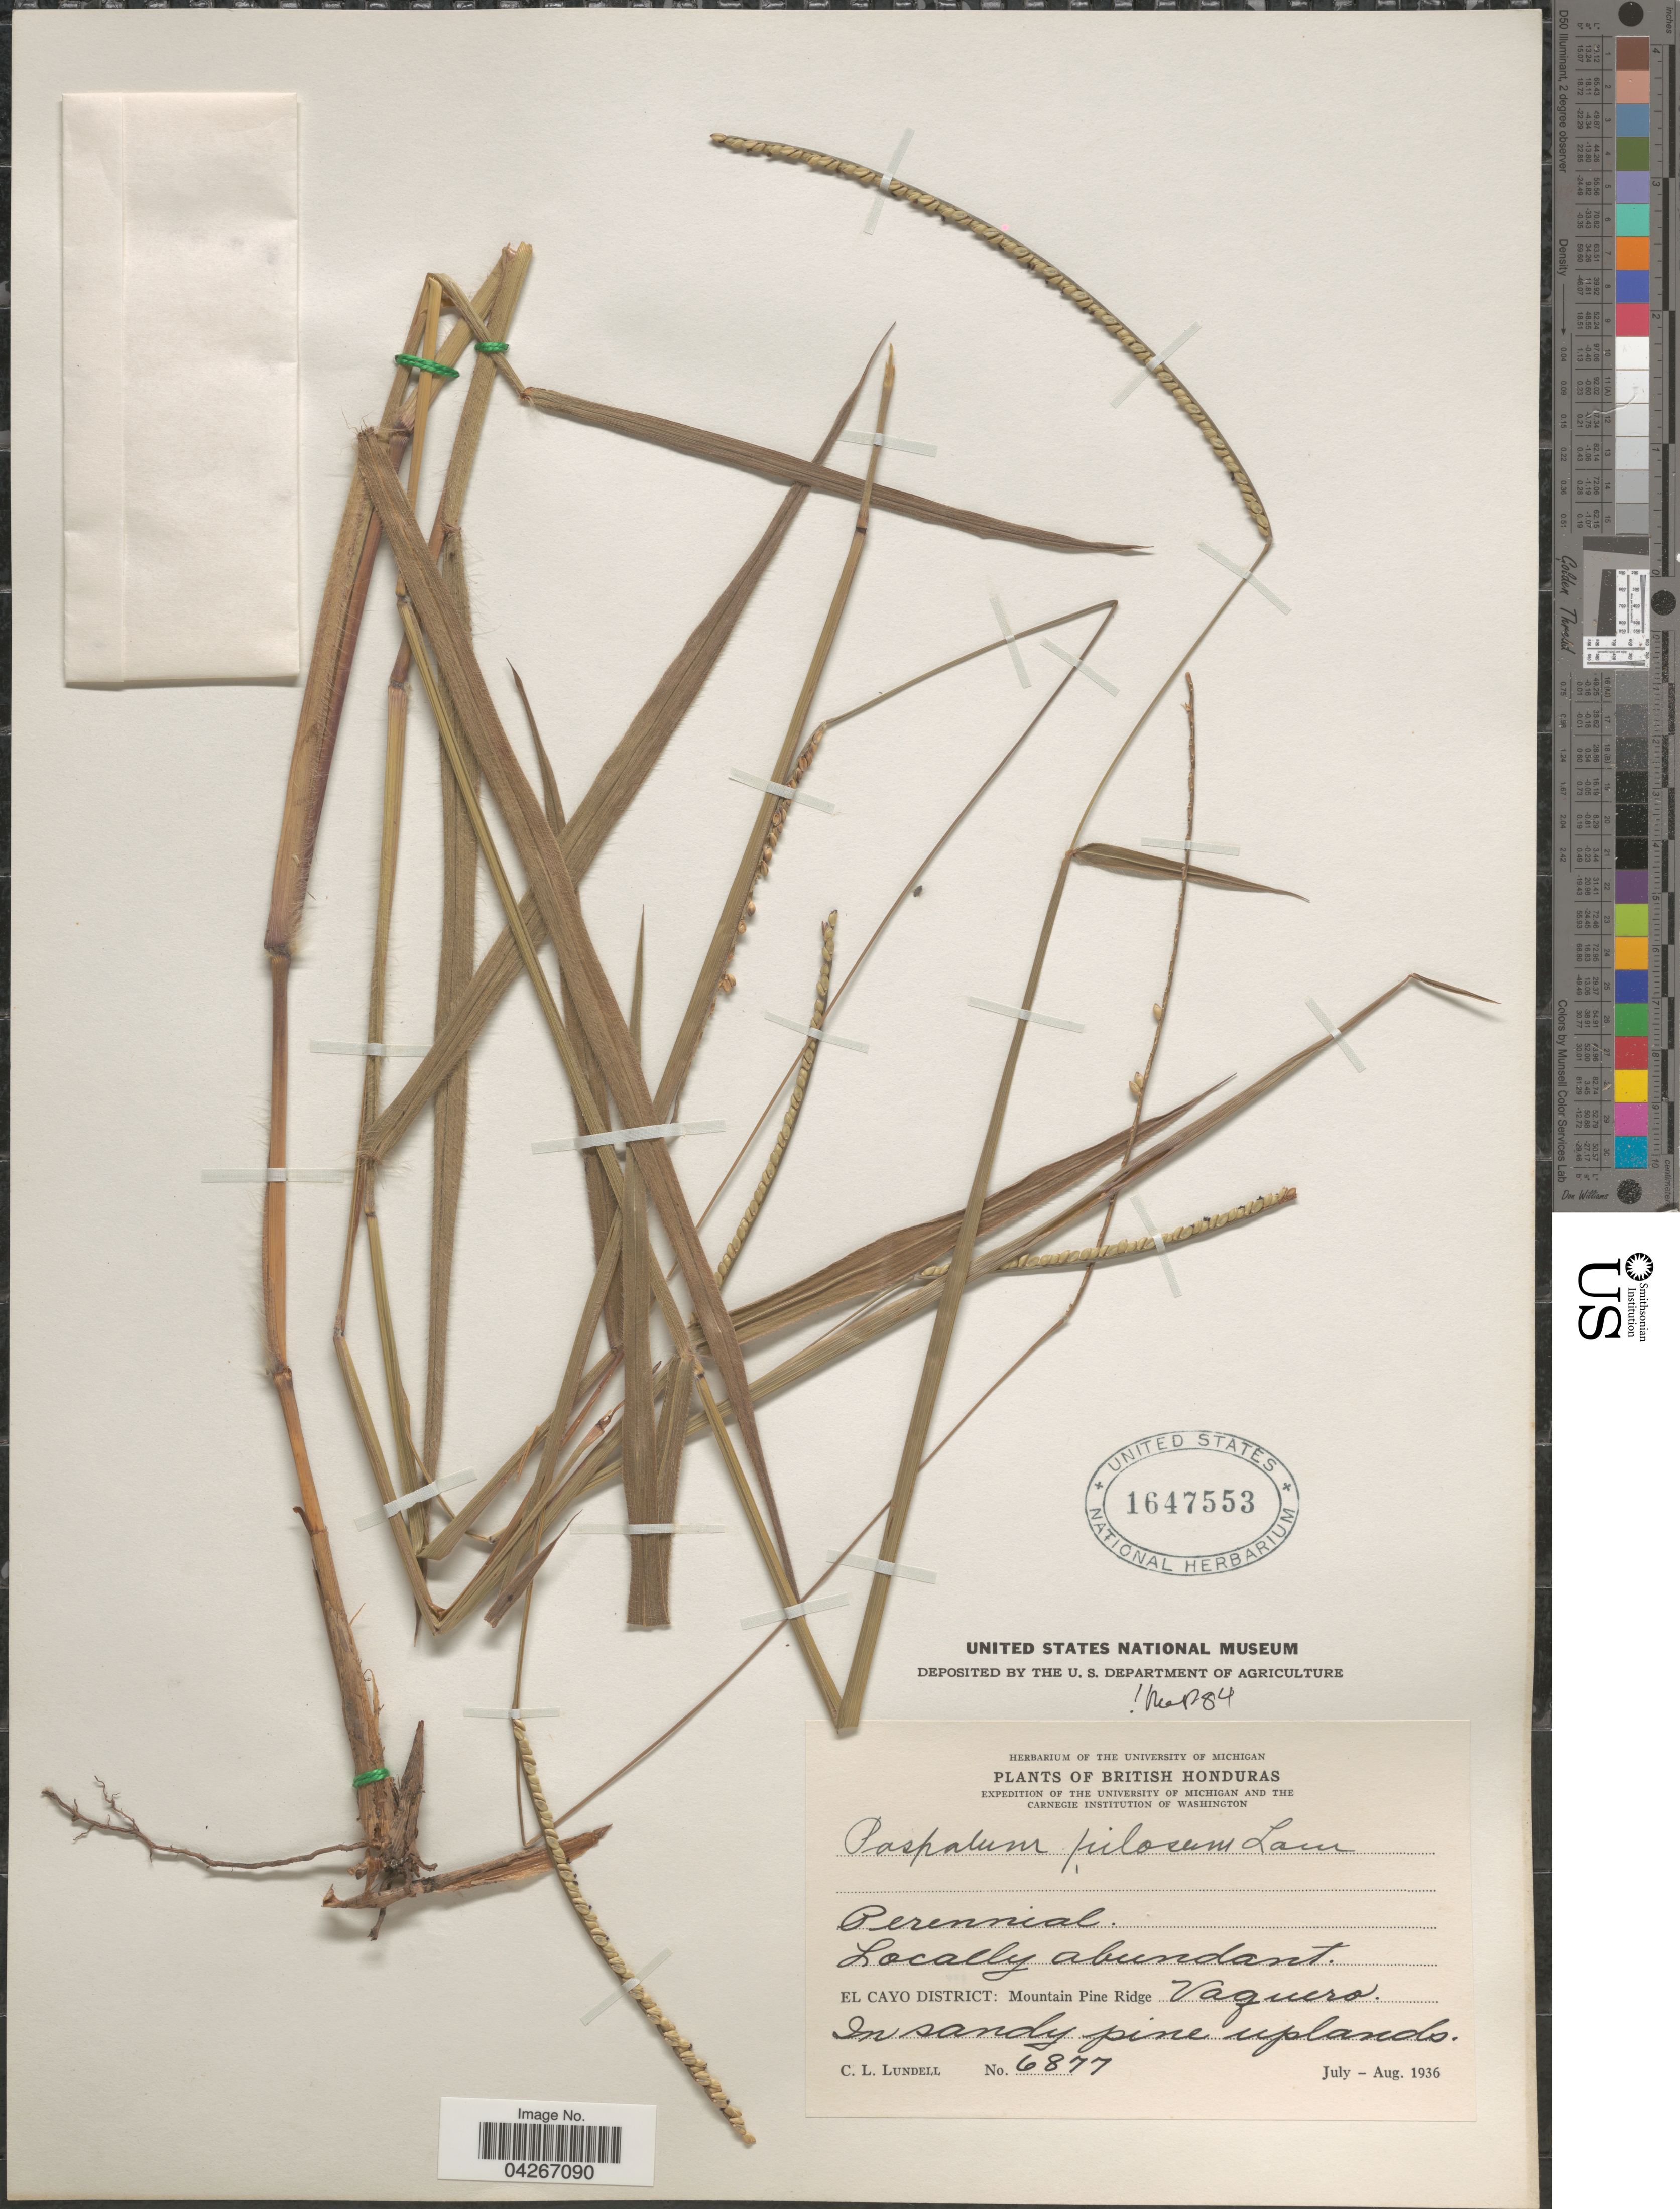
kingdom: Plantae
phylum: Tracheophyta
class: Liliopsida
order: Poales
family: Poaceae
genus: Paspalum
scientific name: Paspalum pilosum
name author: Lam.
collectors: C. L. Lundell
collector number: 6877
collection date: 1936-07/1936-08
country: Belize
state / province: Cayo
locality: British Honduras. Expedition Of The University Of Michigan And The Carnegie Institution Of Washington. El Cayo District: Mountain Pine Ridge Vaquero. In sandy pine uplands.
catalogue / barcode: US 1647553